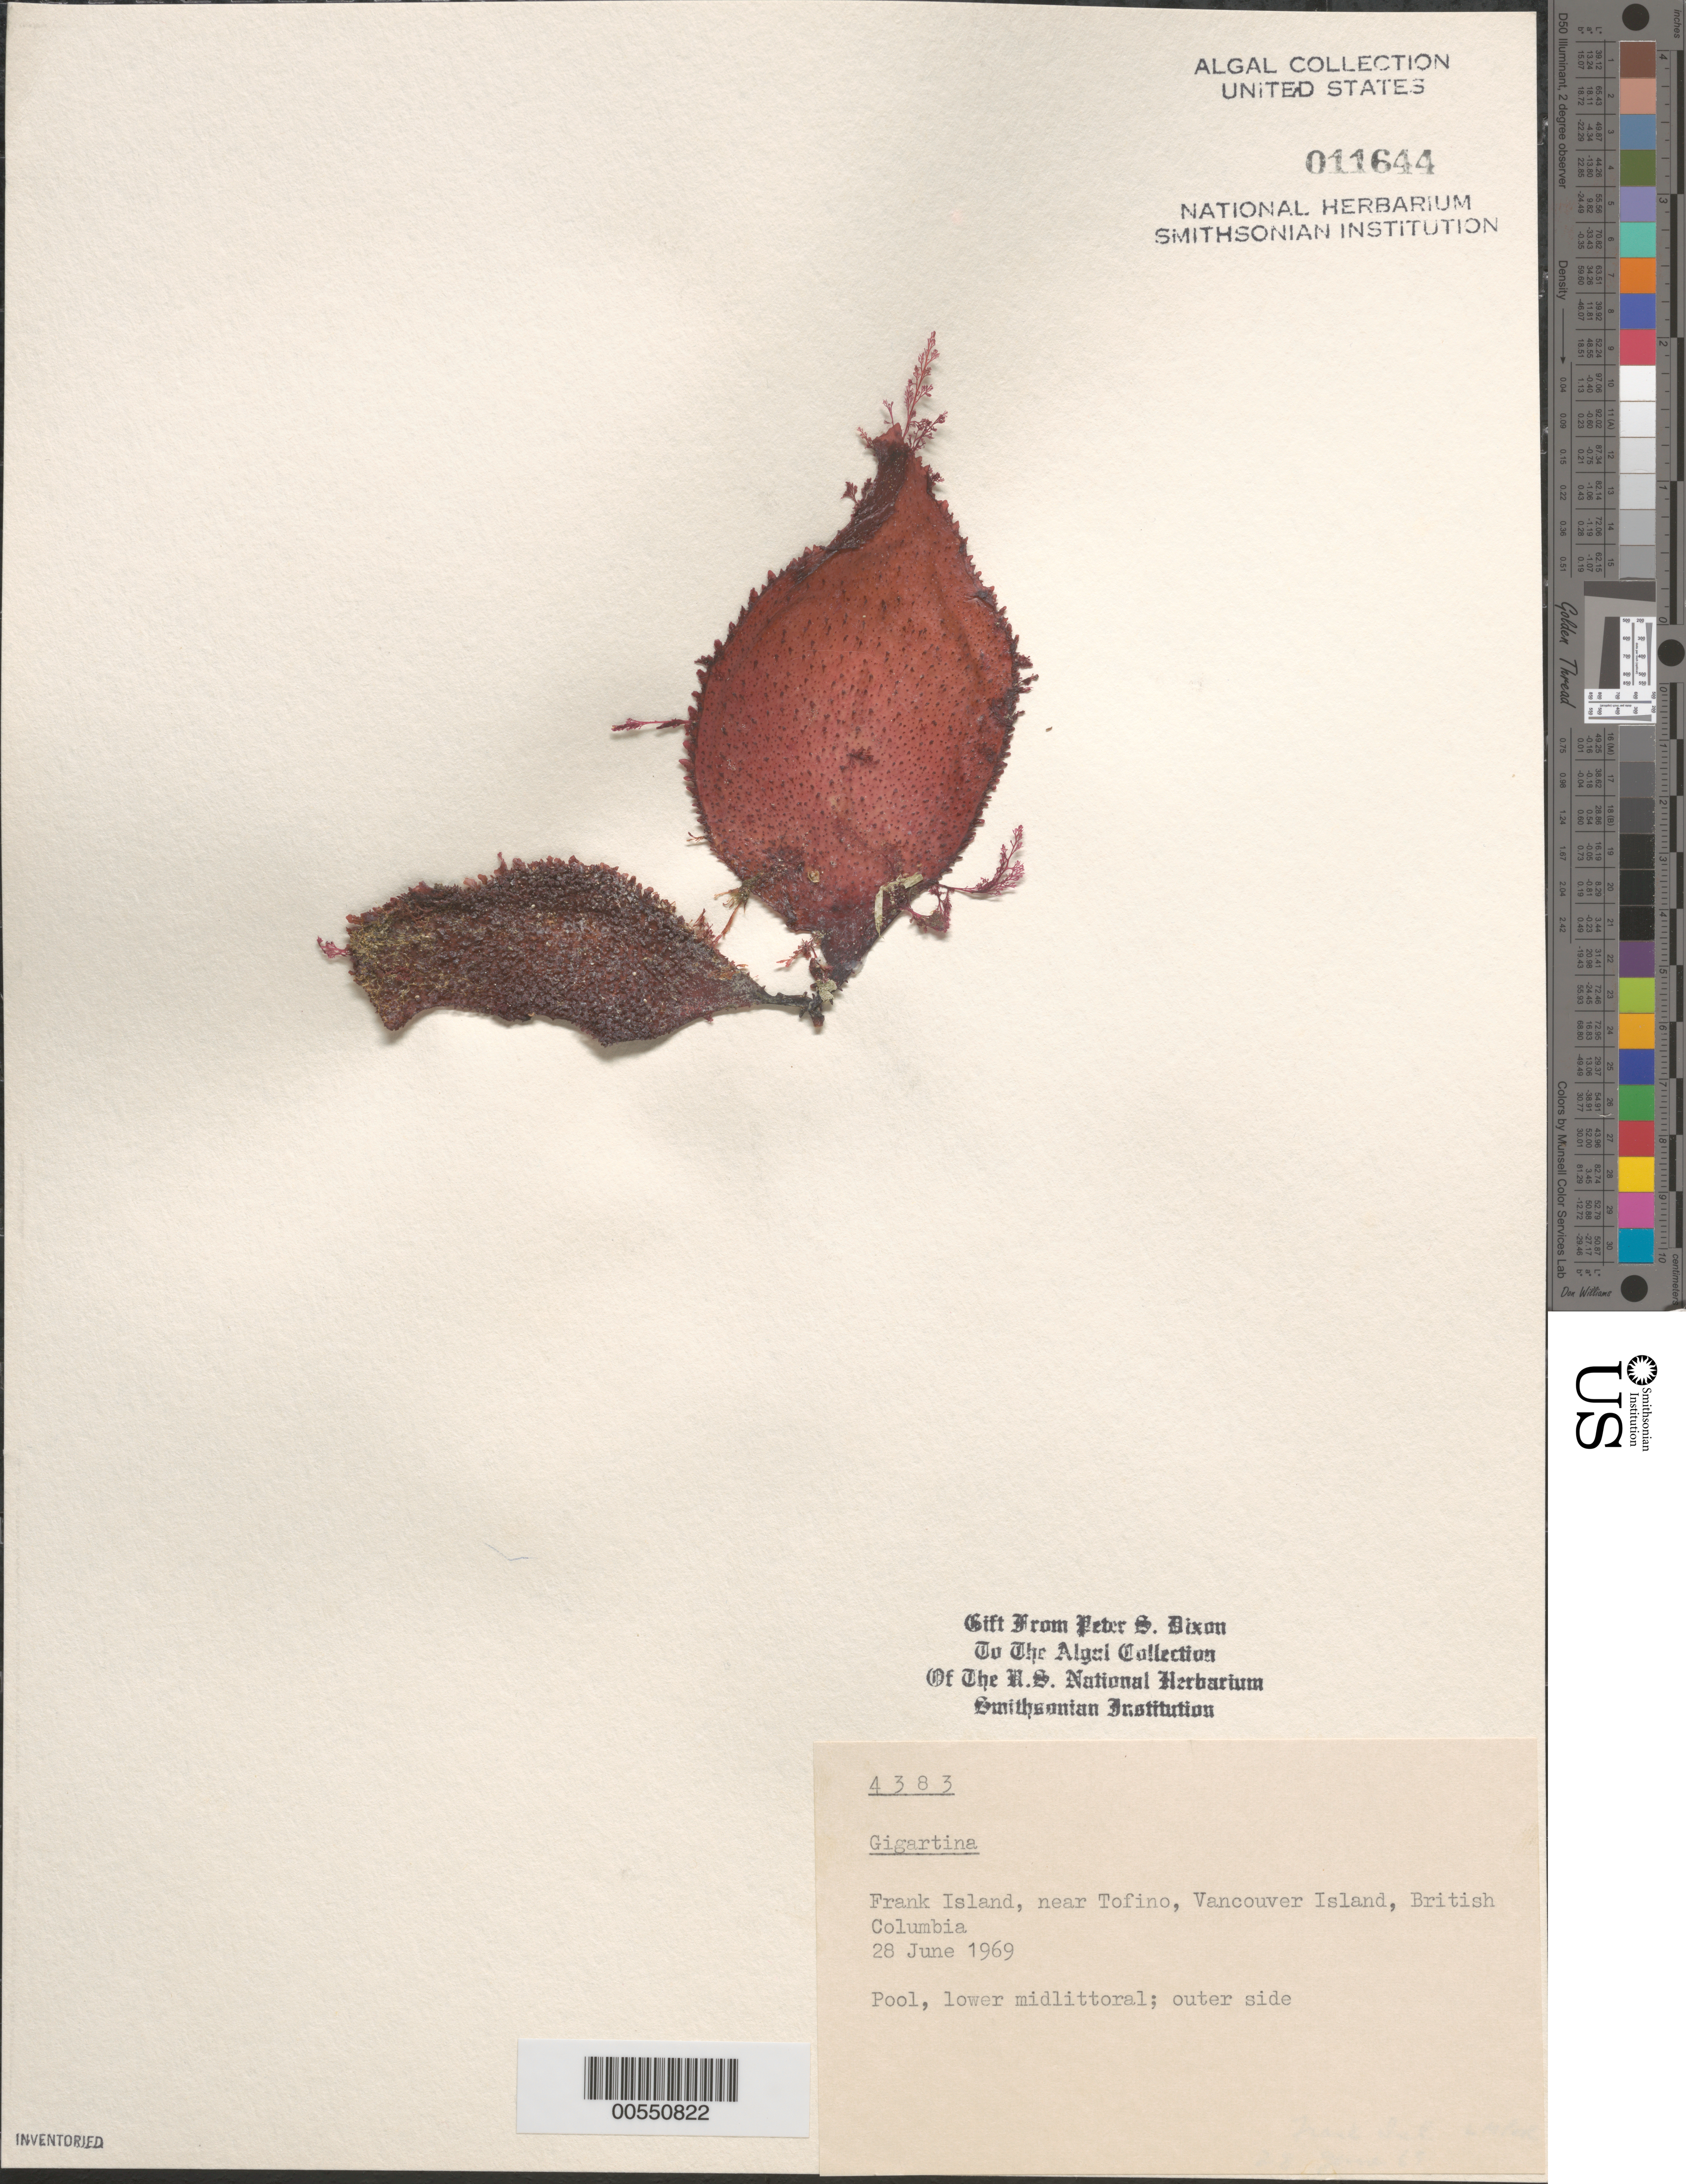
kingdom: Plantae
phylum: Rhodophyta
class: Florideophyceae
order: Gigartinales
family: Gigartinaceae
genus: Gigartina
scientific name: Gigartina sp.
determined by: Dixon, P. S.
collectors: P. S. Dixon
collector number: PSD 4383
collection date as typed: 28 Jun 1969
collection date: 1969-06-28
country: Canada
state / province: British Columbia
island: Frank Island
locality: Near Tofino, Vancouver Island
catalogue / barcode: US 11644